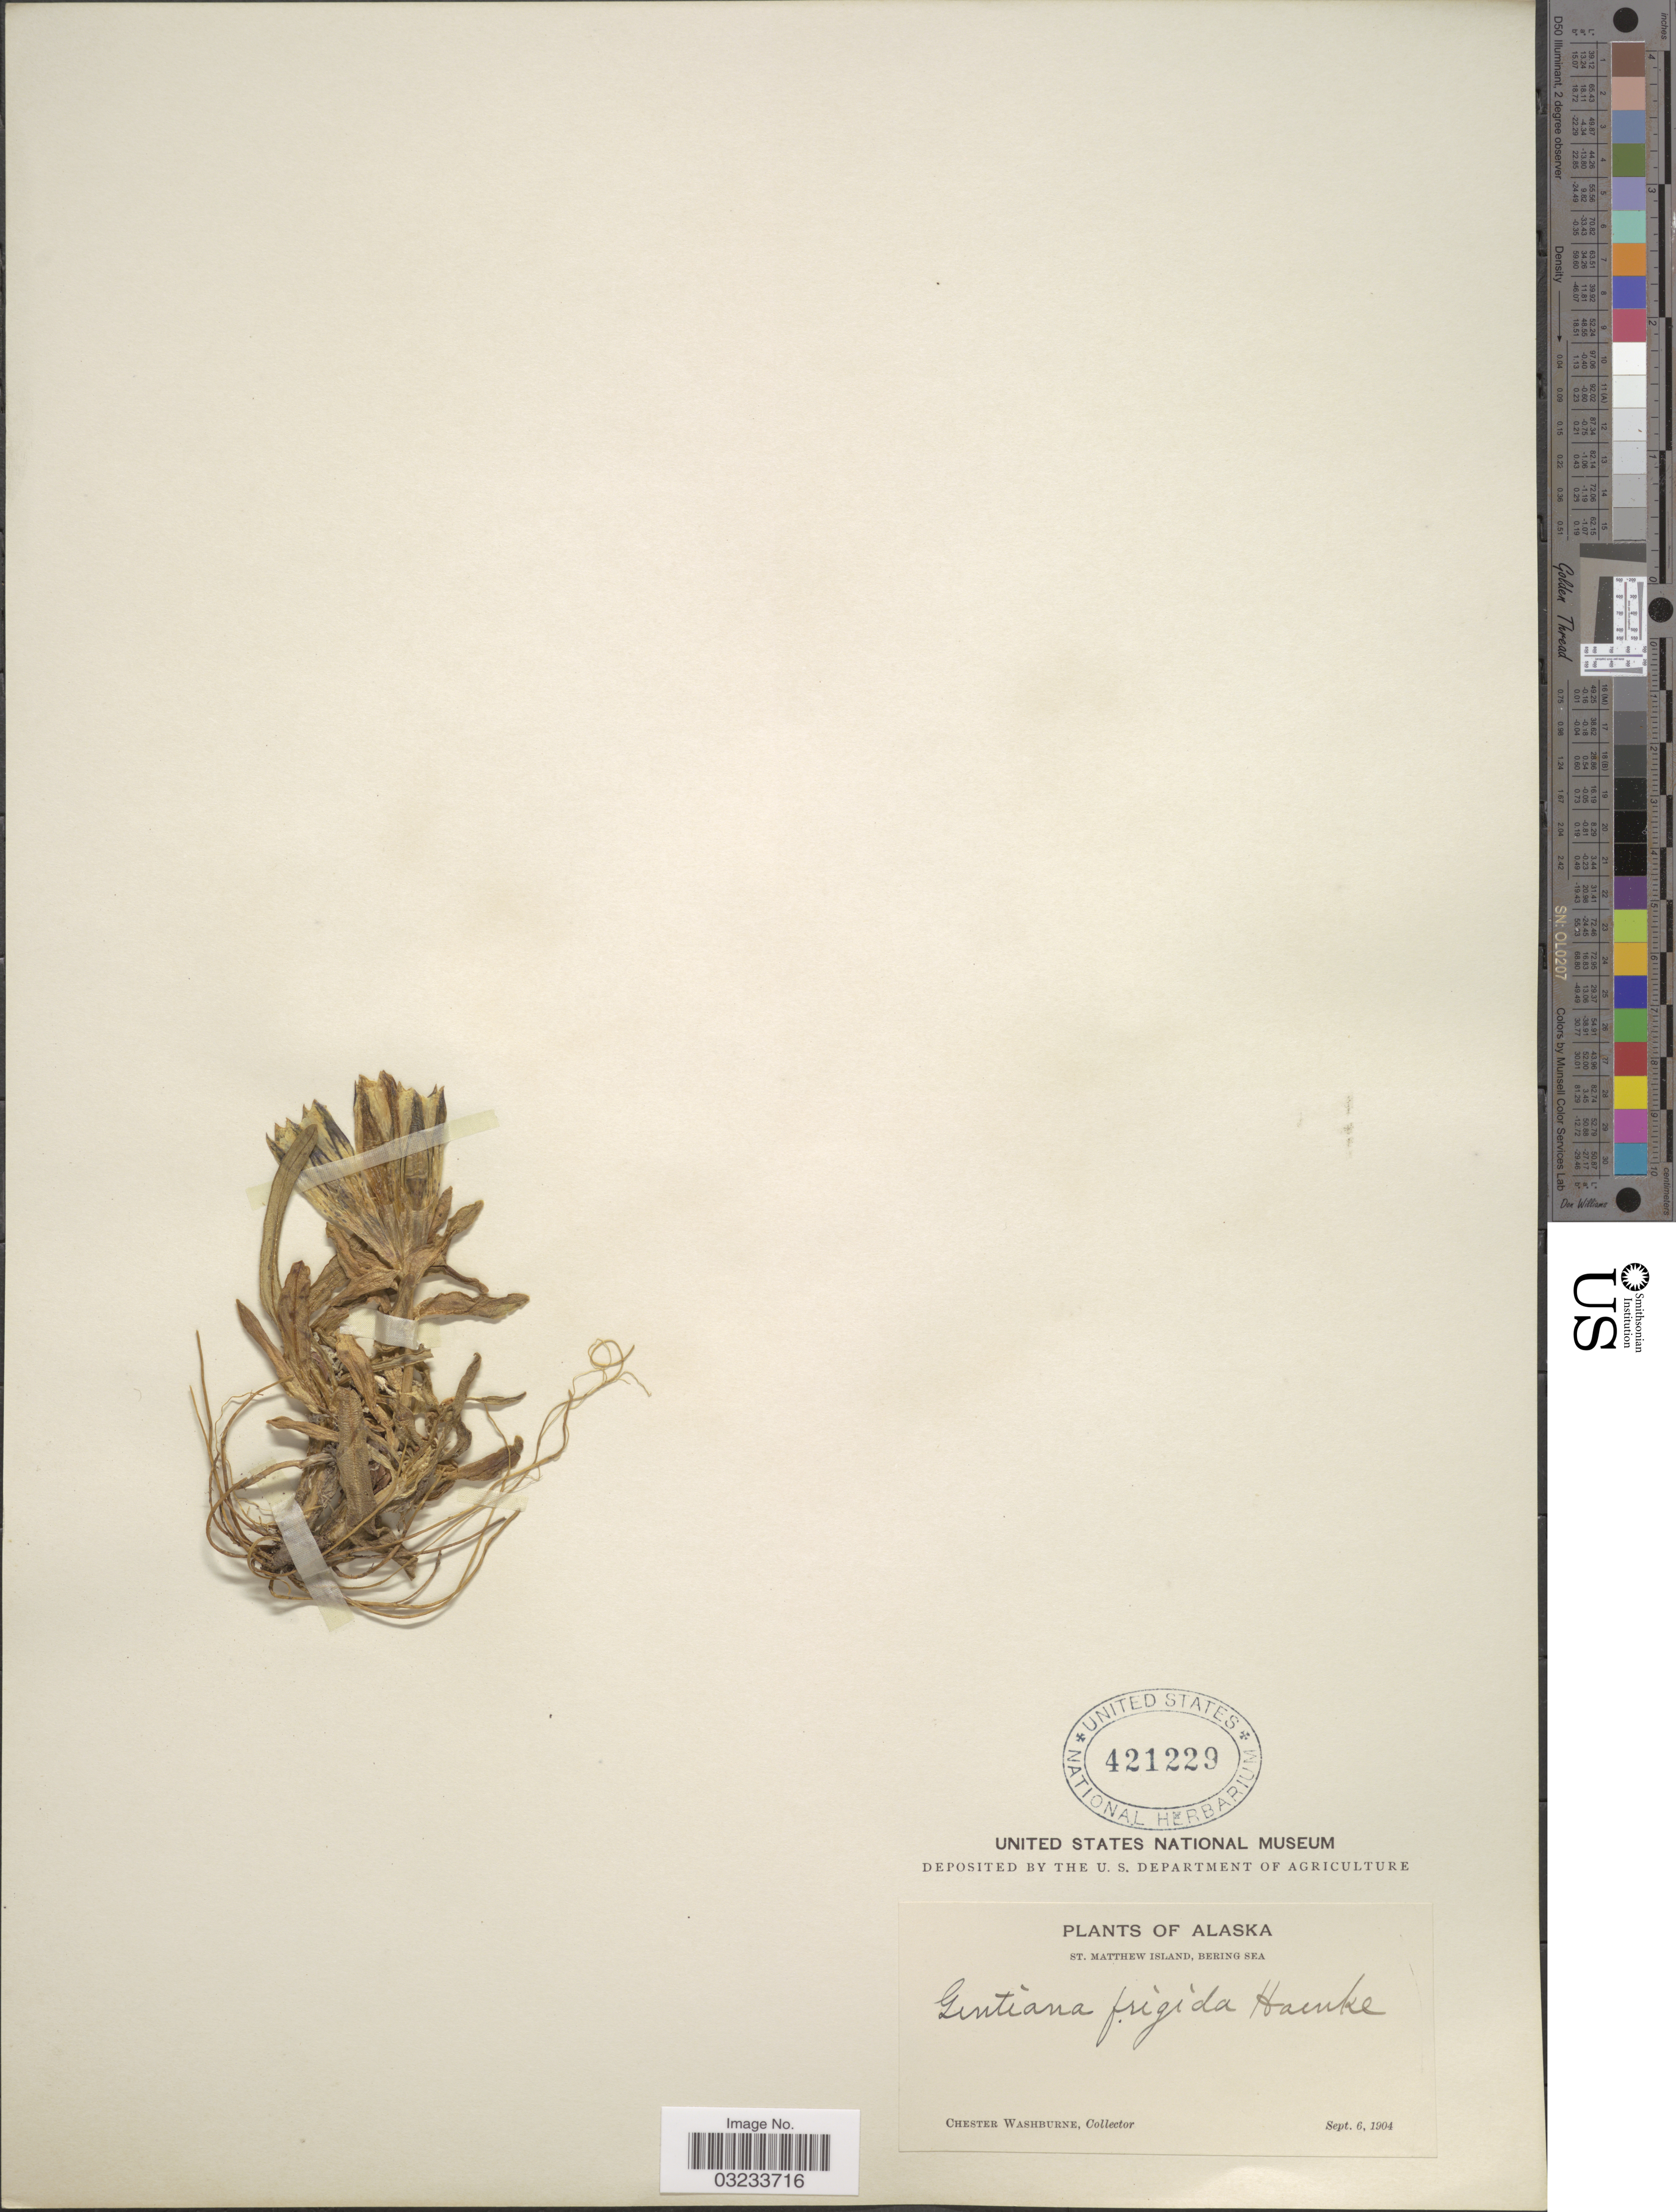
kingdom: Plantae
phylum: Tracheophyta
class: Magnoliopsida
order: Gentianales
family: Gentianaceae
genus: Gentiana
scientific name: Gentiana algida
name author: Pall.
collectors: C. Washburne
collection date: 1904-09-06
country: United States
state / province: Alaska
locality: St. Matthew Island, Bering Sea.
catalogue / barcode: US 421229